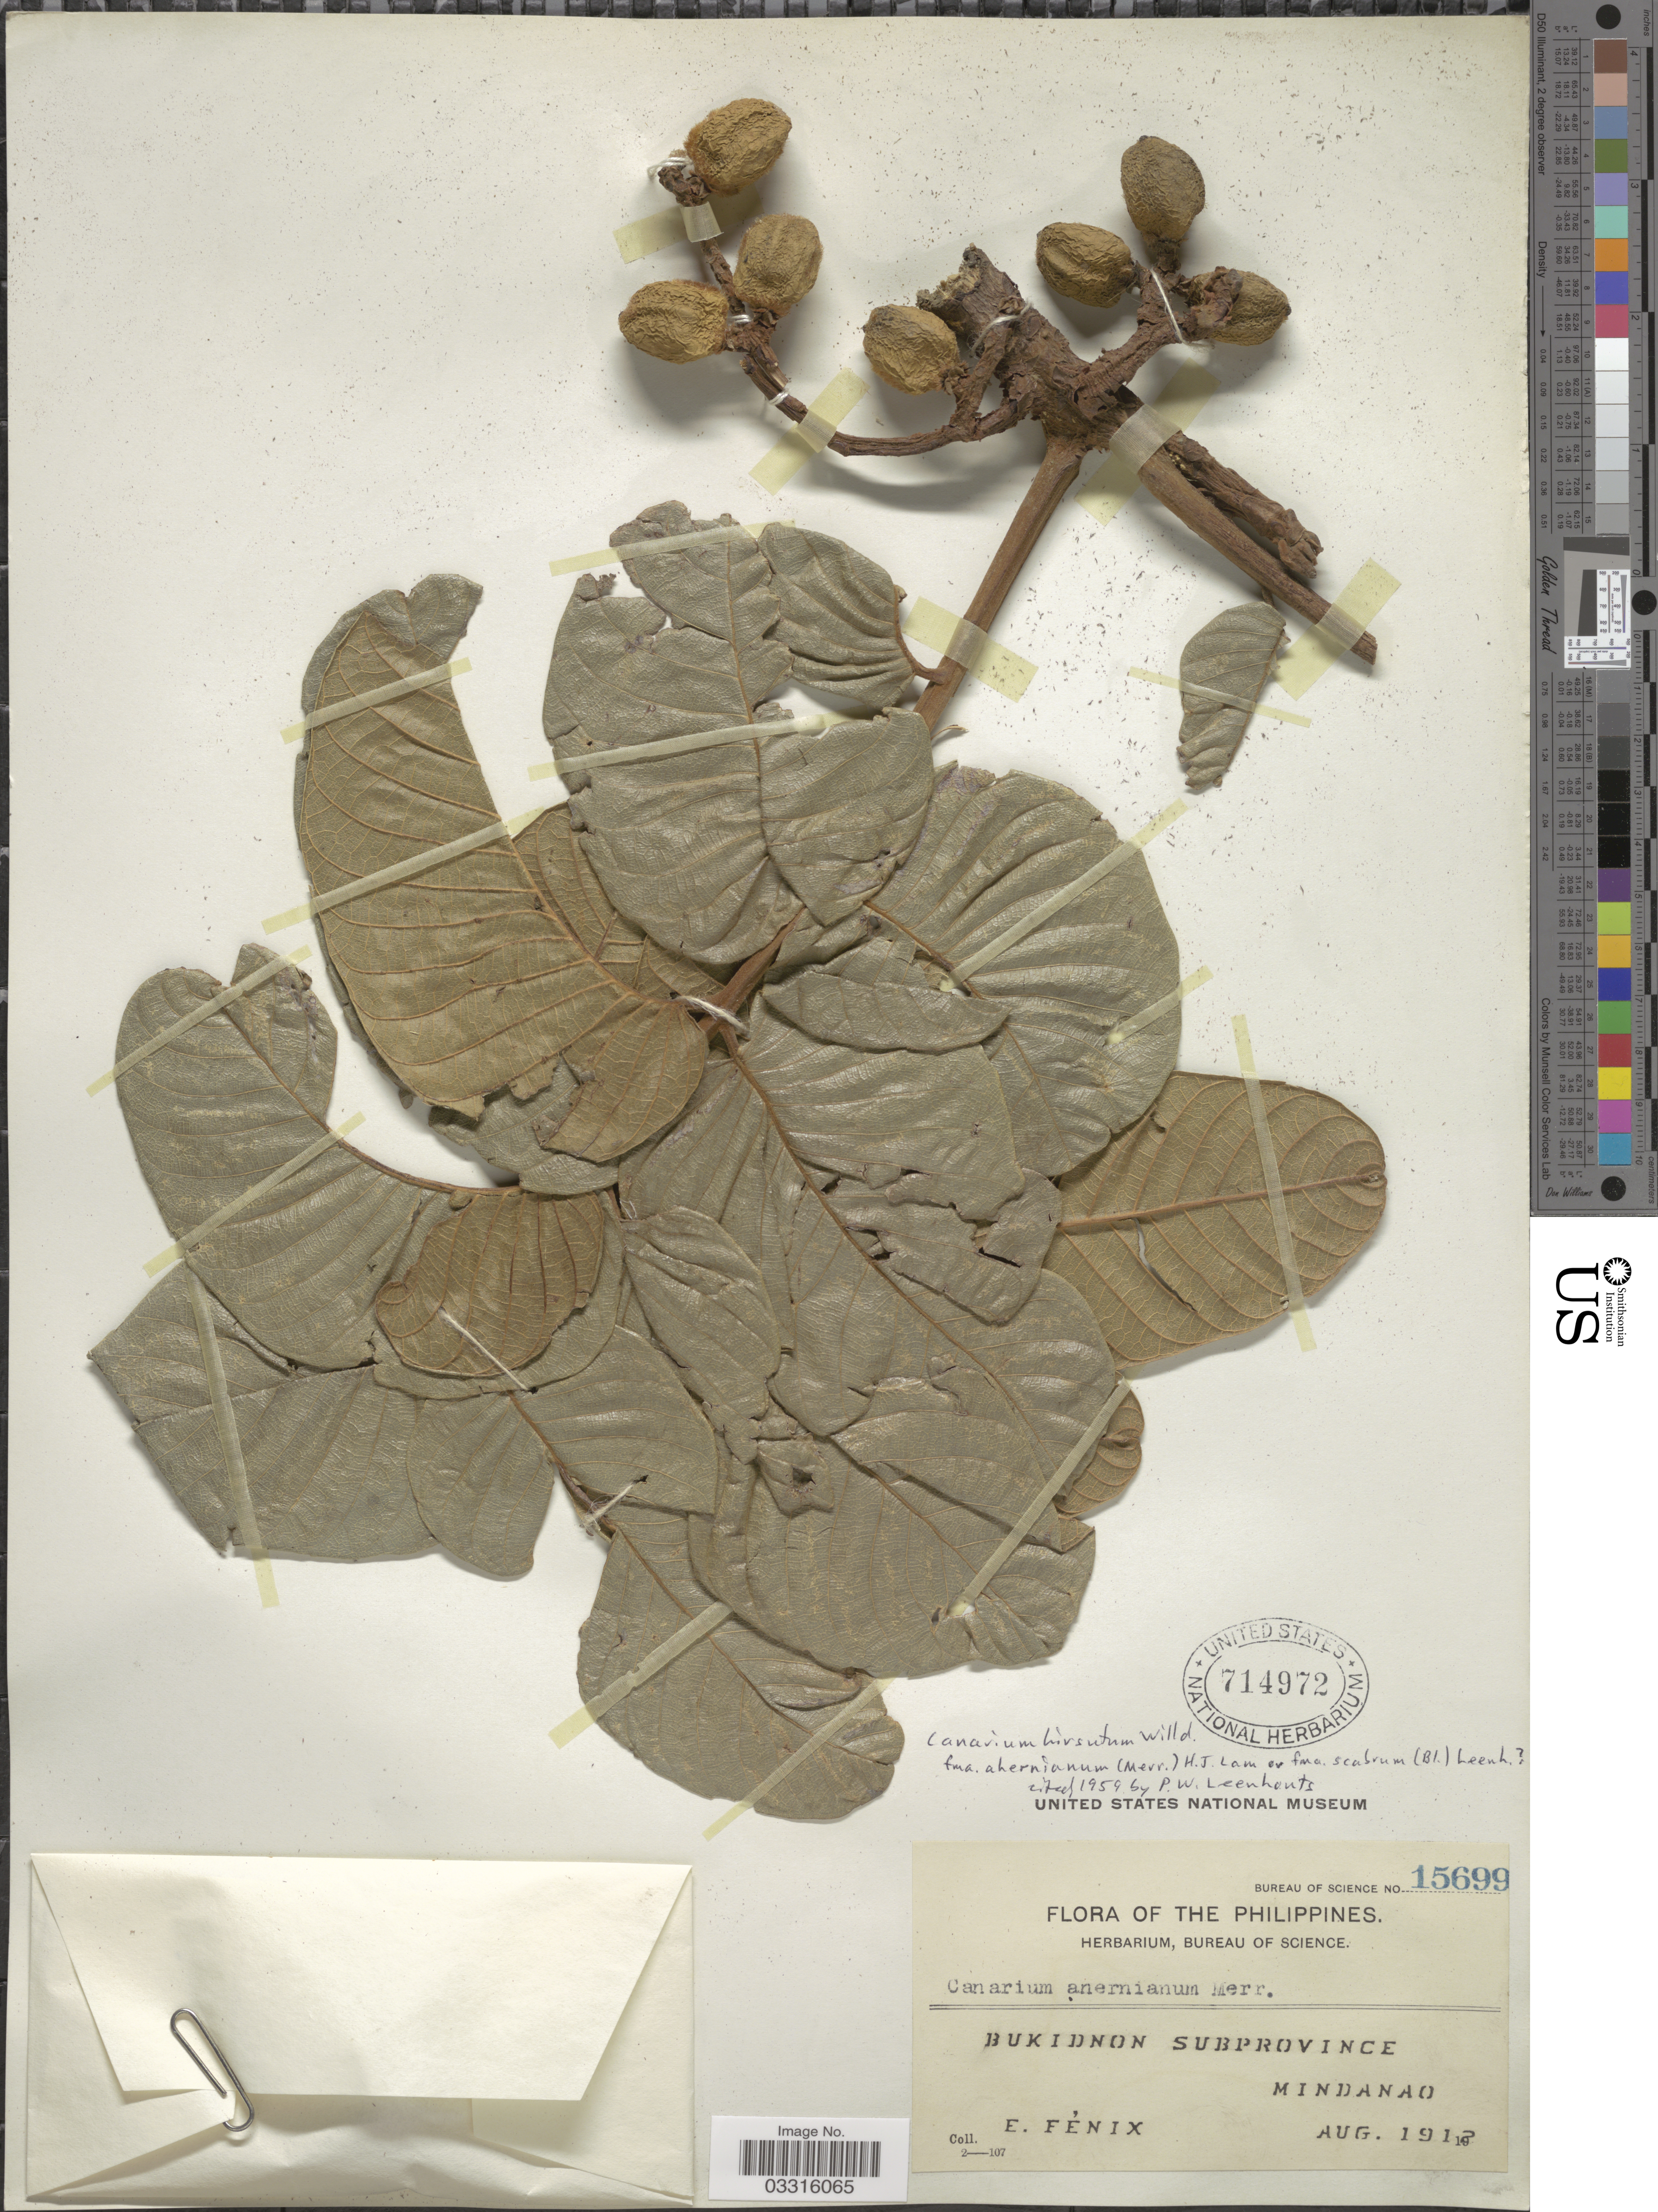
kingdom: Plantae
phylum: Tracheophyta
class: Magnoliopsida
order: Sapindales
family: Burseraceae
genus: Canarium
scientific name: Canarium hirsutum f. ahernianum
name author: Willd.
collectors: E. Fénix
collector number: Bureau of Science 15699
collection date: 1912-08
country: Philippines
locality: Bukidnon Subprovince. Mindanao.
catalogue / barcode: US 714972